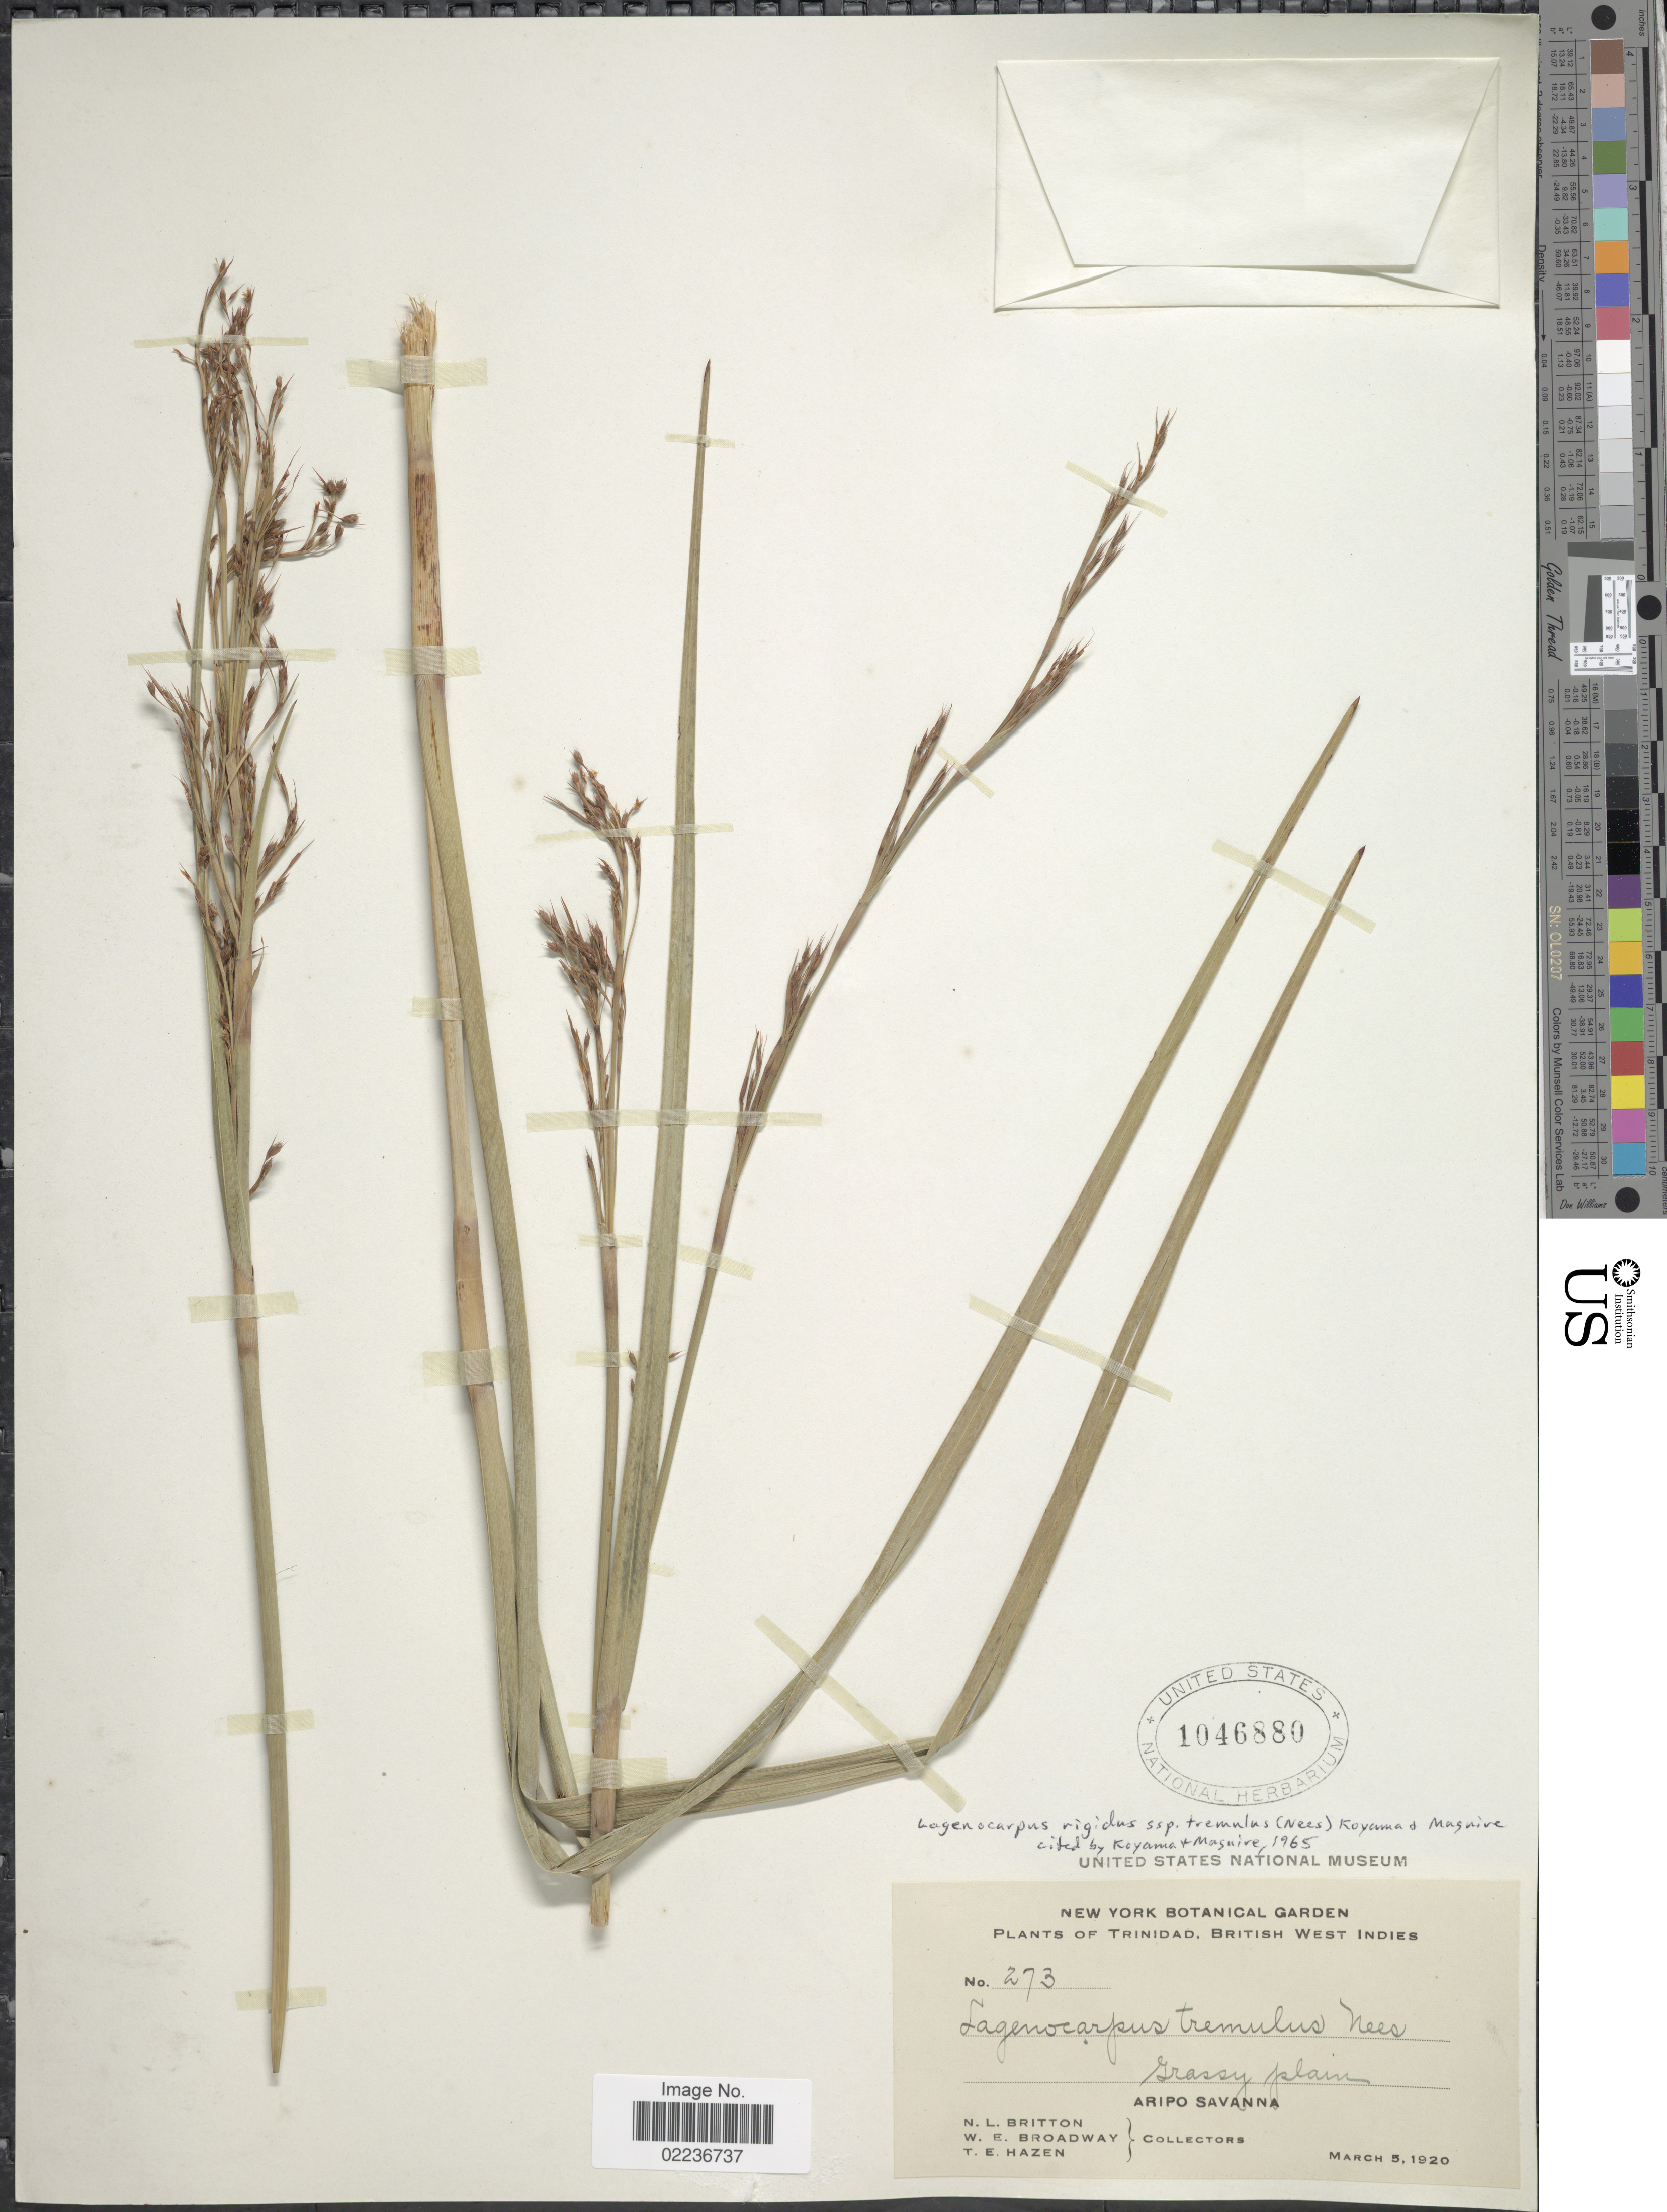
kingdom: Plantae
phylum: Tracheophyta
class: Liliopsida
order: Poales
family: Cyperaceae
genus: Lagenocarpus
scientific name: Lagenocarpus rigidus subsp. tremulus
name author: (Nees) T. Koyama & Maguire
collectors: N. Britton, W. E. Broadway & T. E. Hazen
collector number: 273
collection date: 1920-03-05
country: Trinidad and Tobago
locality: Trinidad, British West Indies, grassy plain, Aripo Savanna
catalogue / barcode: US 1046880